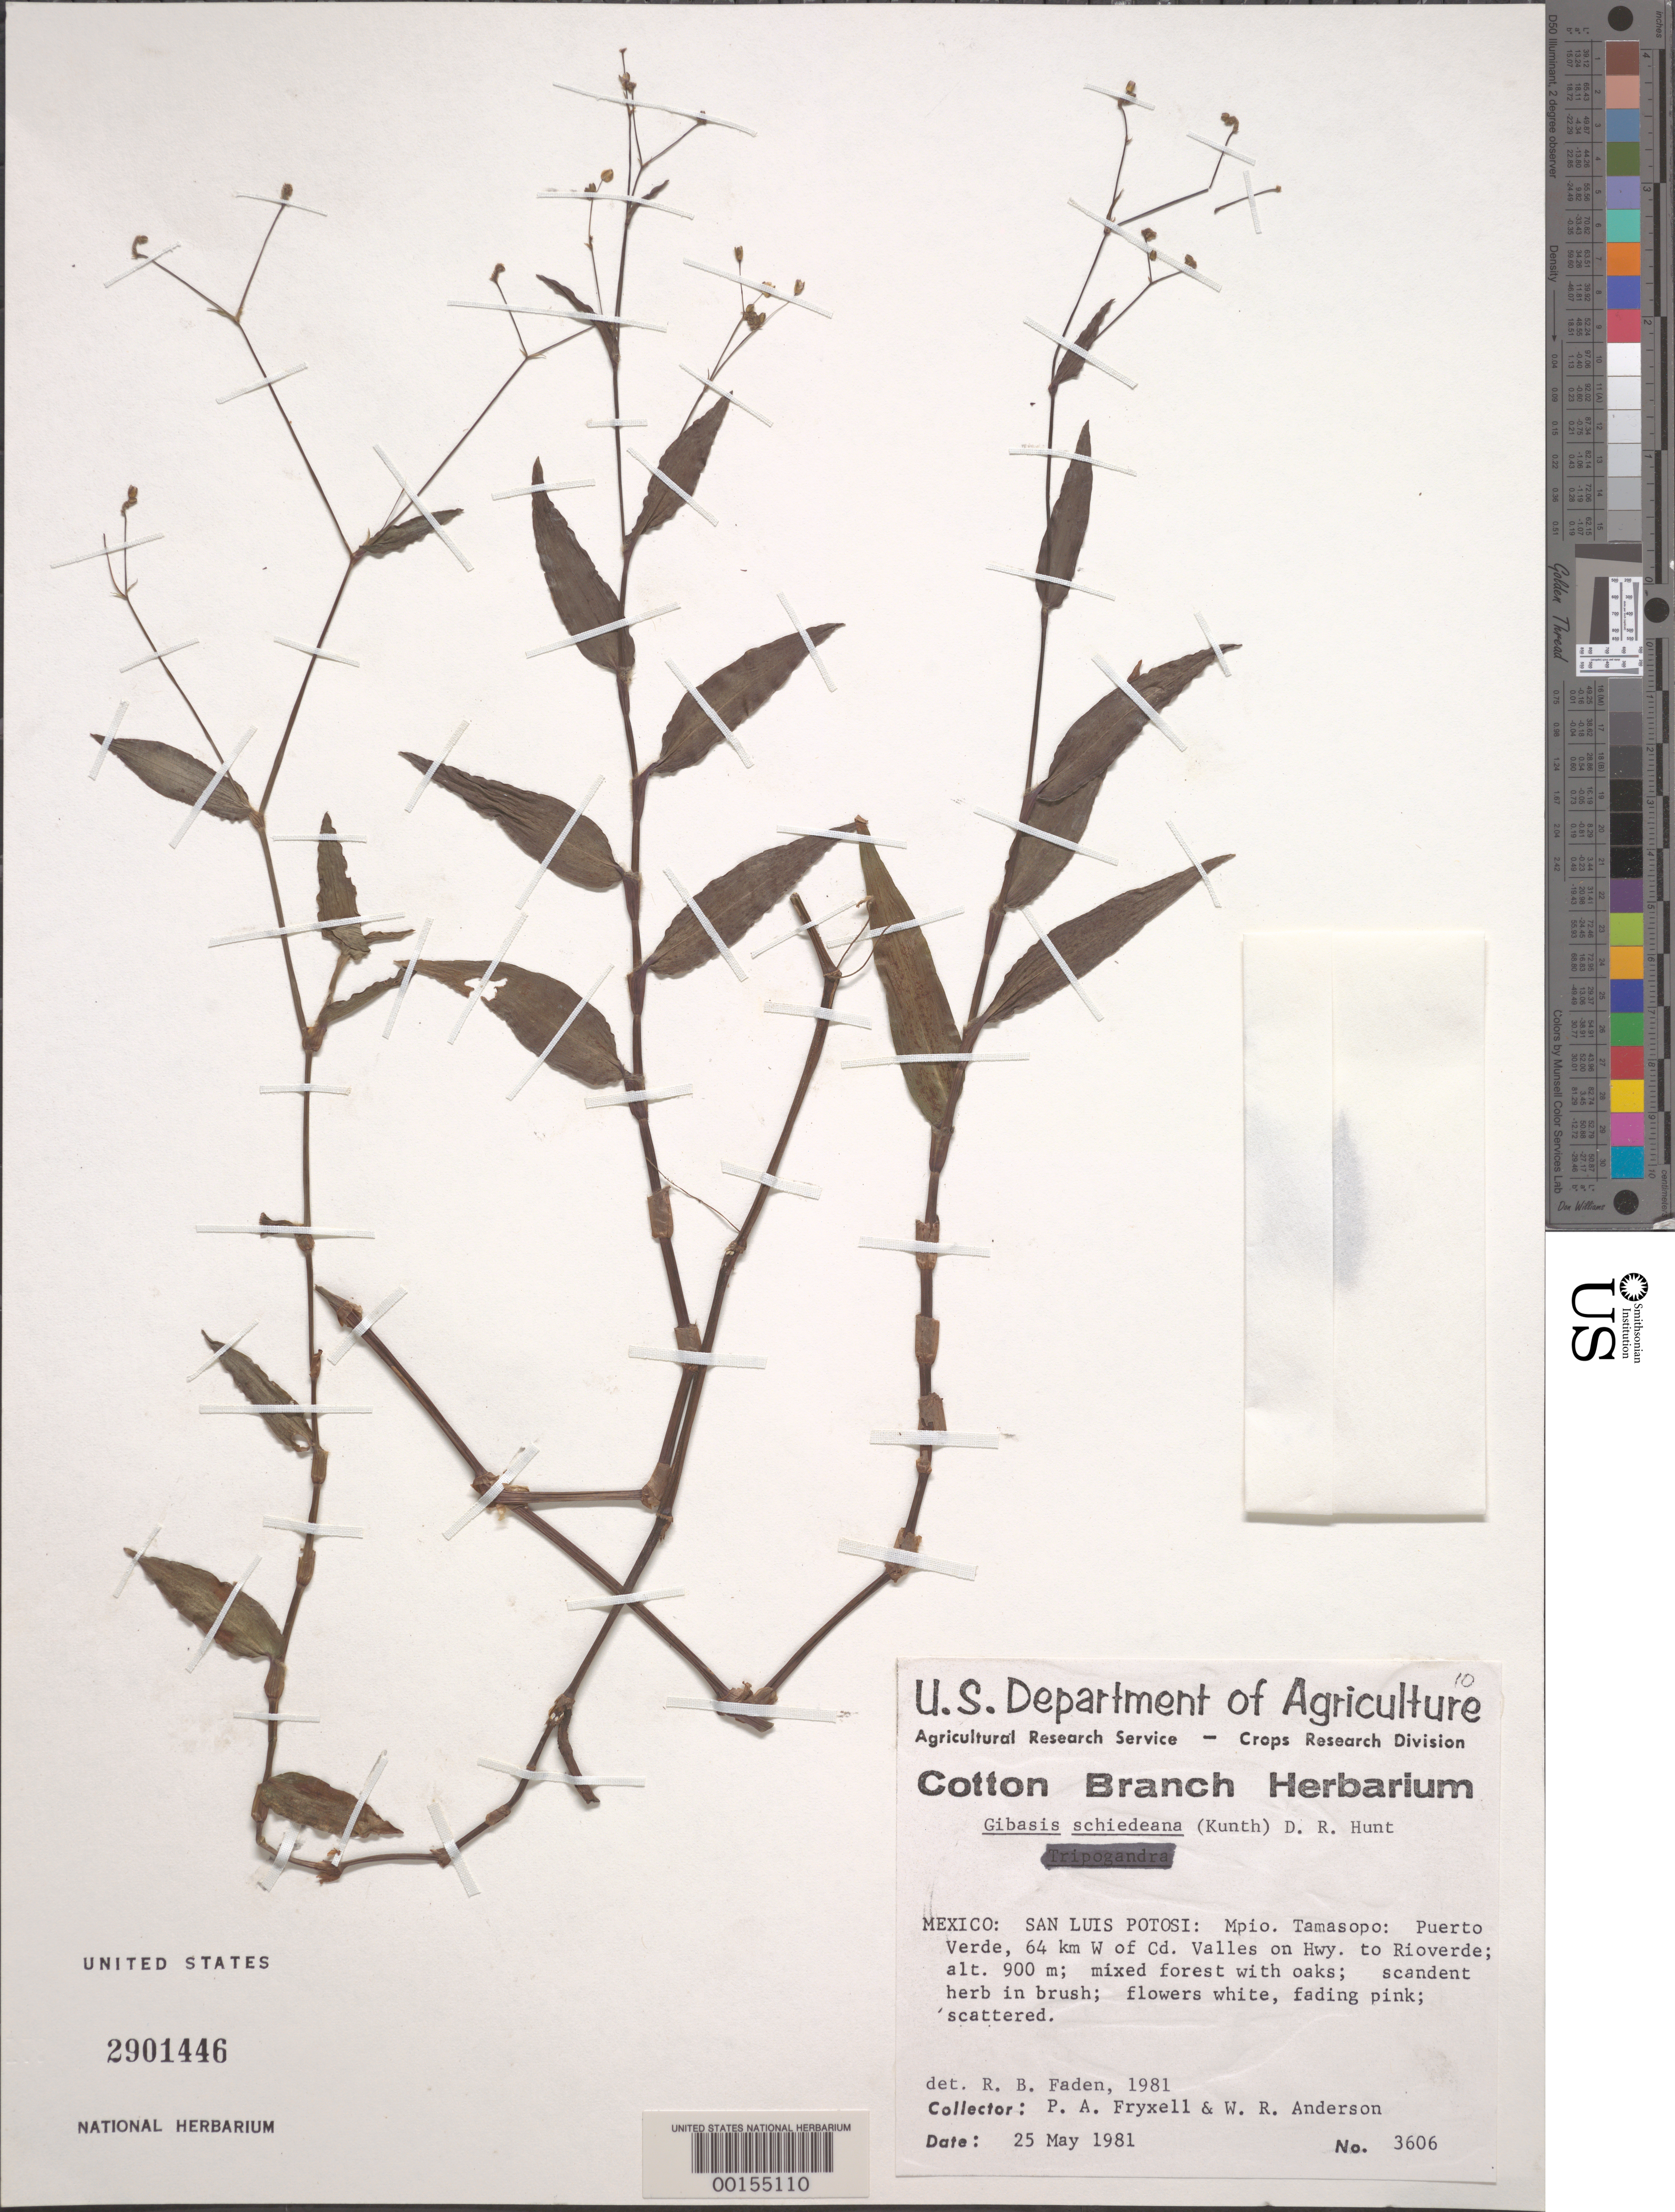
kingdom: Plantae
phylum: Tracheophyta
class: Liliopsida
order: Commelinales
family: Commelinaceae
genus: Gibasis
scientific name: Gibasis pellucida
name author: (M. Martens & Galeotti) D.R. Hunt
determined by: Faden, Robert B., (US), Smithsonian Institution - National Museum of Natural History (UNITED STATES)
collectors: P. A. Fryxell & W. R. Anderson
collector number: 3606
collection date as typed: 25 May 1981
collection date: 1981-05-25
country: Mexico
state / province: San Luis Potosí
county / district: Tamasopo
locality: Puerto verde, W of cuidad valles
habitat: Thicket, mixed forest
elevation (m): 900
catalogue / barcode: US 2901446